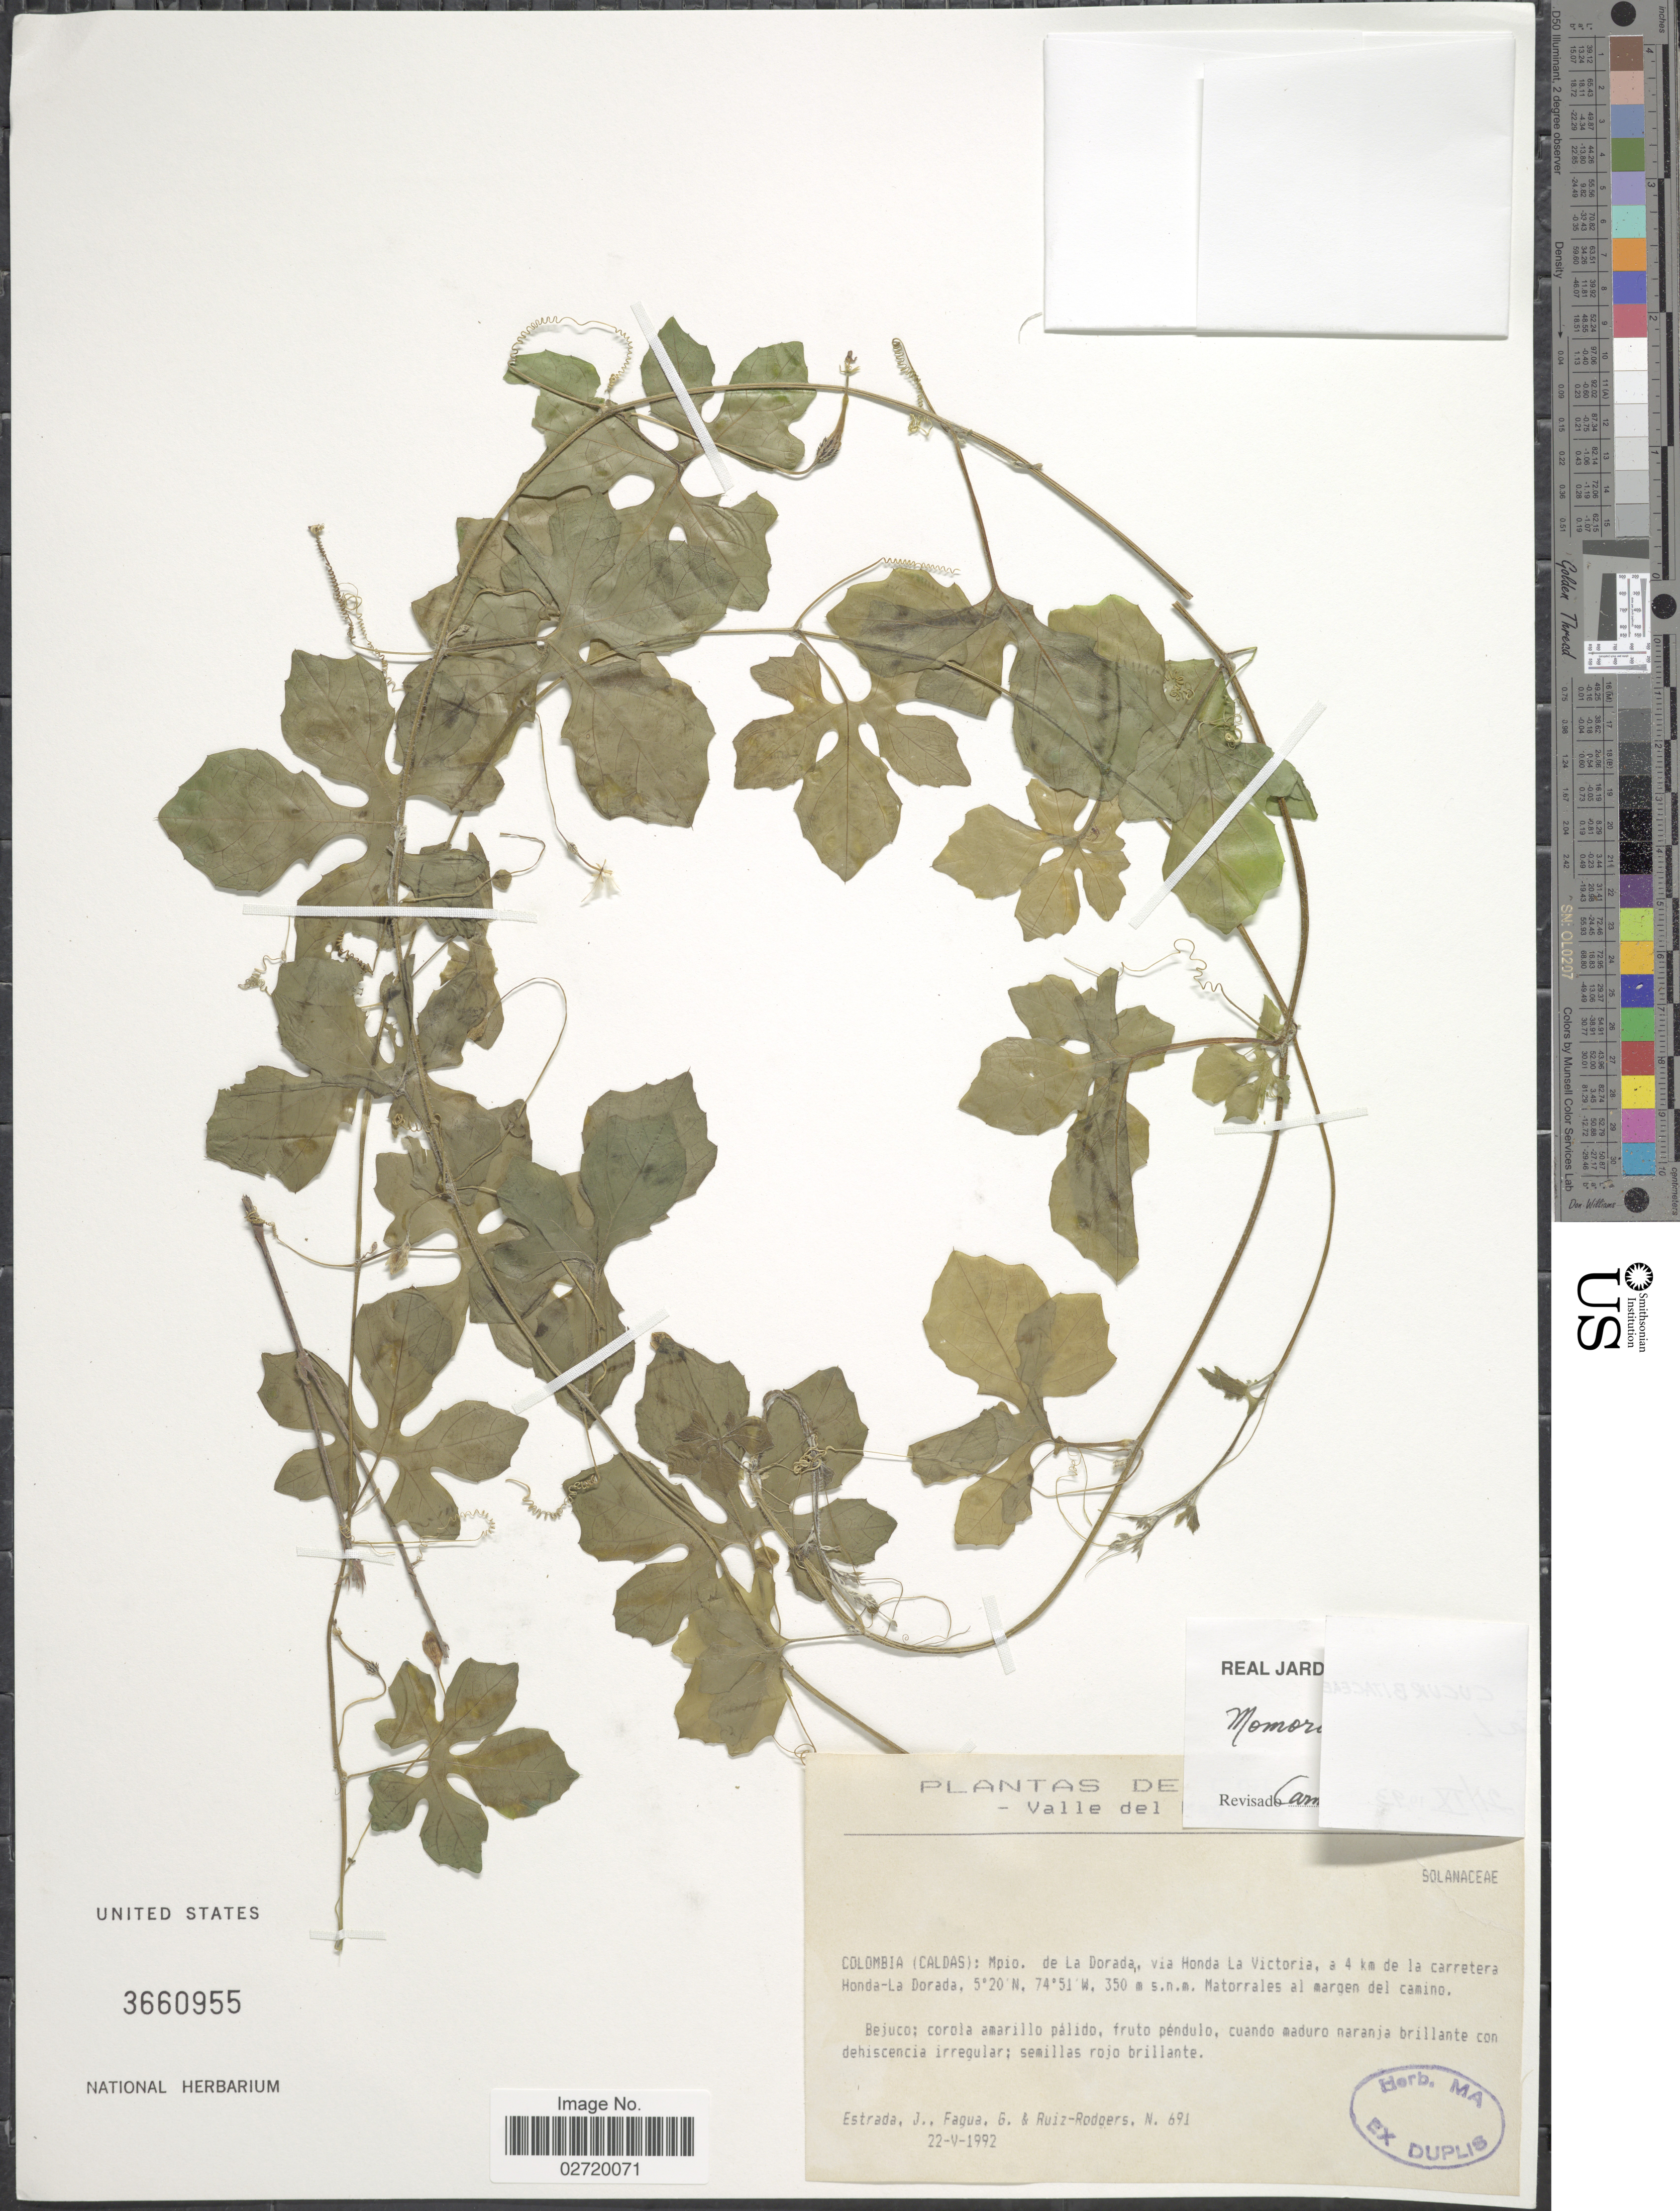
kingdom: Plantae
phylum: Tracheophyta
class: Magnoliopsida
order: Cucurbitales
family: Cucurbitaceae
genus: Momordica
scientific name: Momordica charantia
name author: L.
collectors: J. Estrada, G. Fagua & N. Ruiz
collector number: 691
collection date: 1922-05-22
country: Colombia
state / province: Caldas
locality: Mpio. de La Dorada, via Honda La Victoria, a 4 km de la carretera Honda-La Dorada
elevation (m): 350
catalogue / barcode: US 3660955